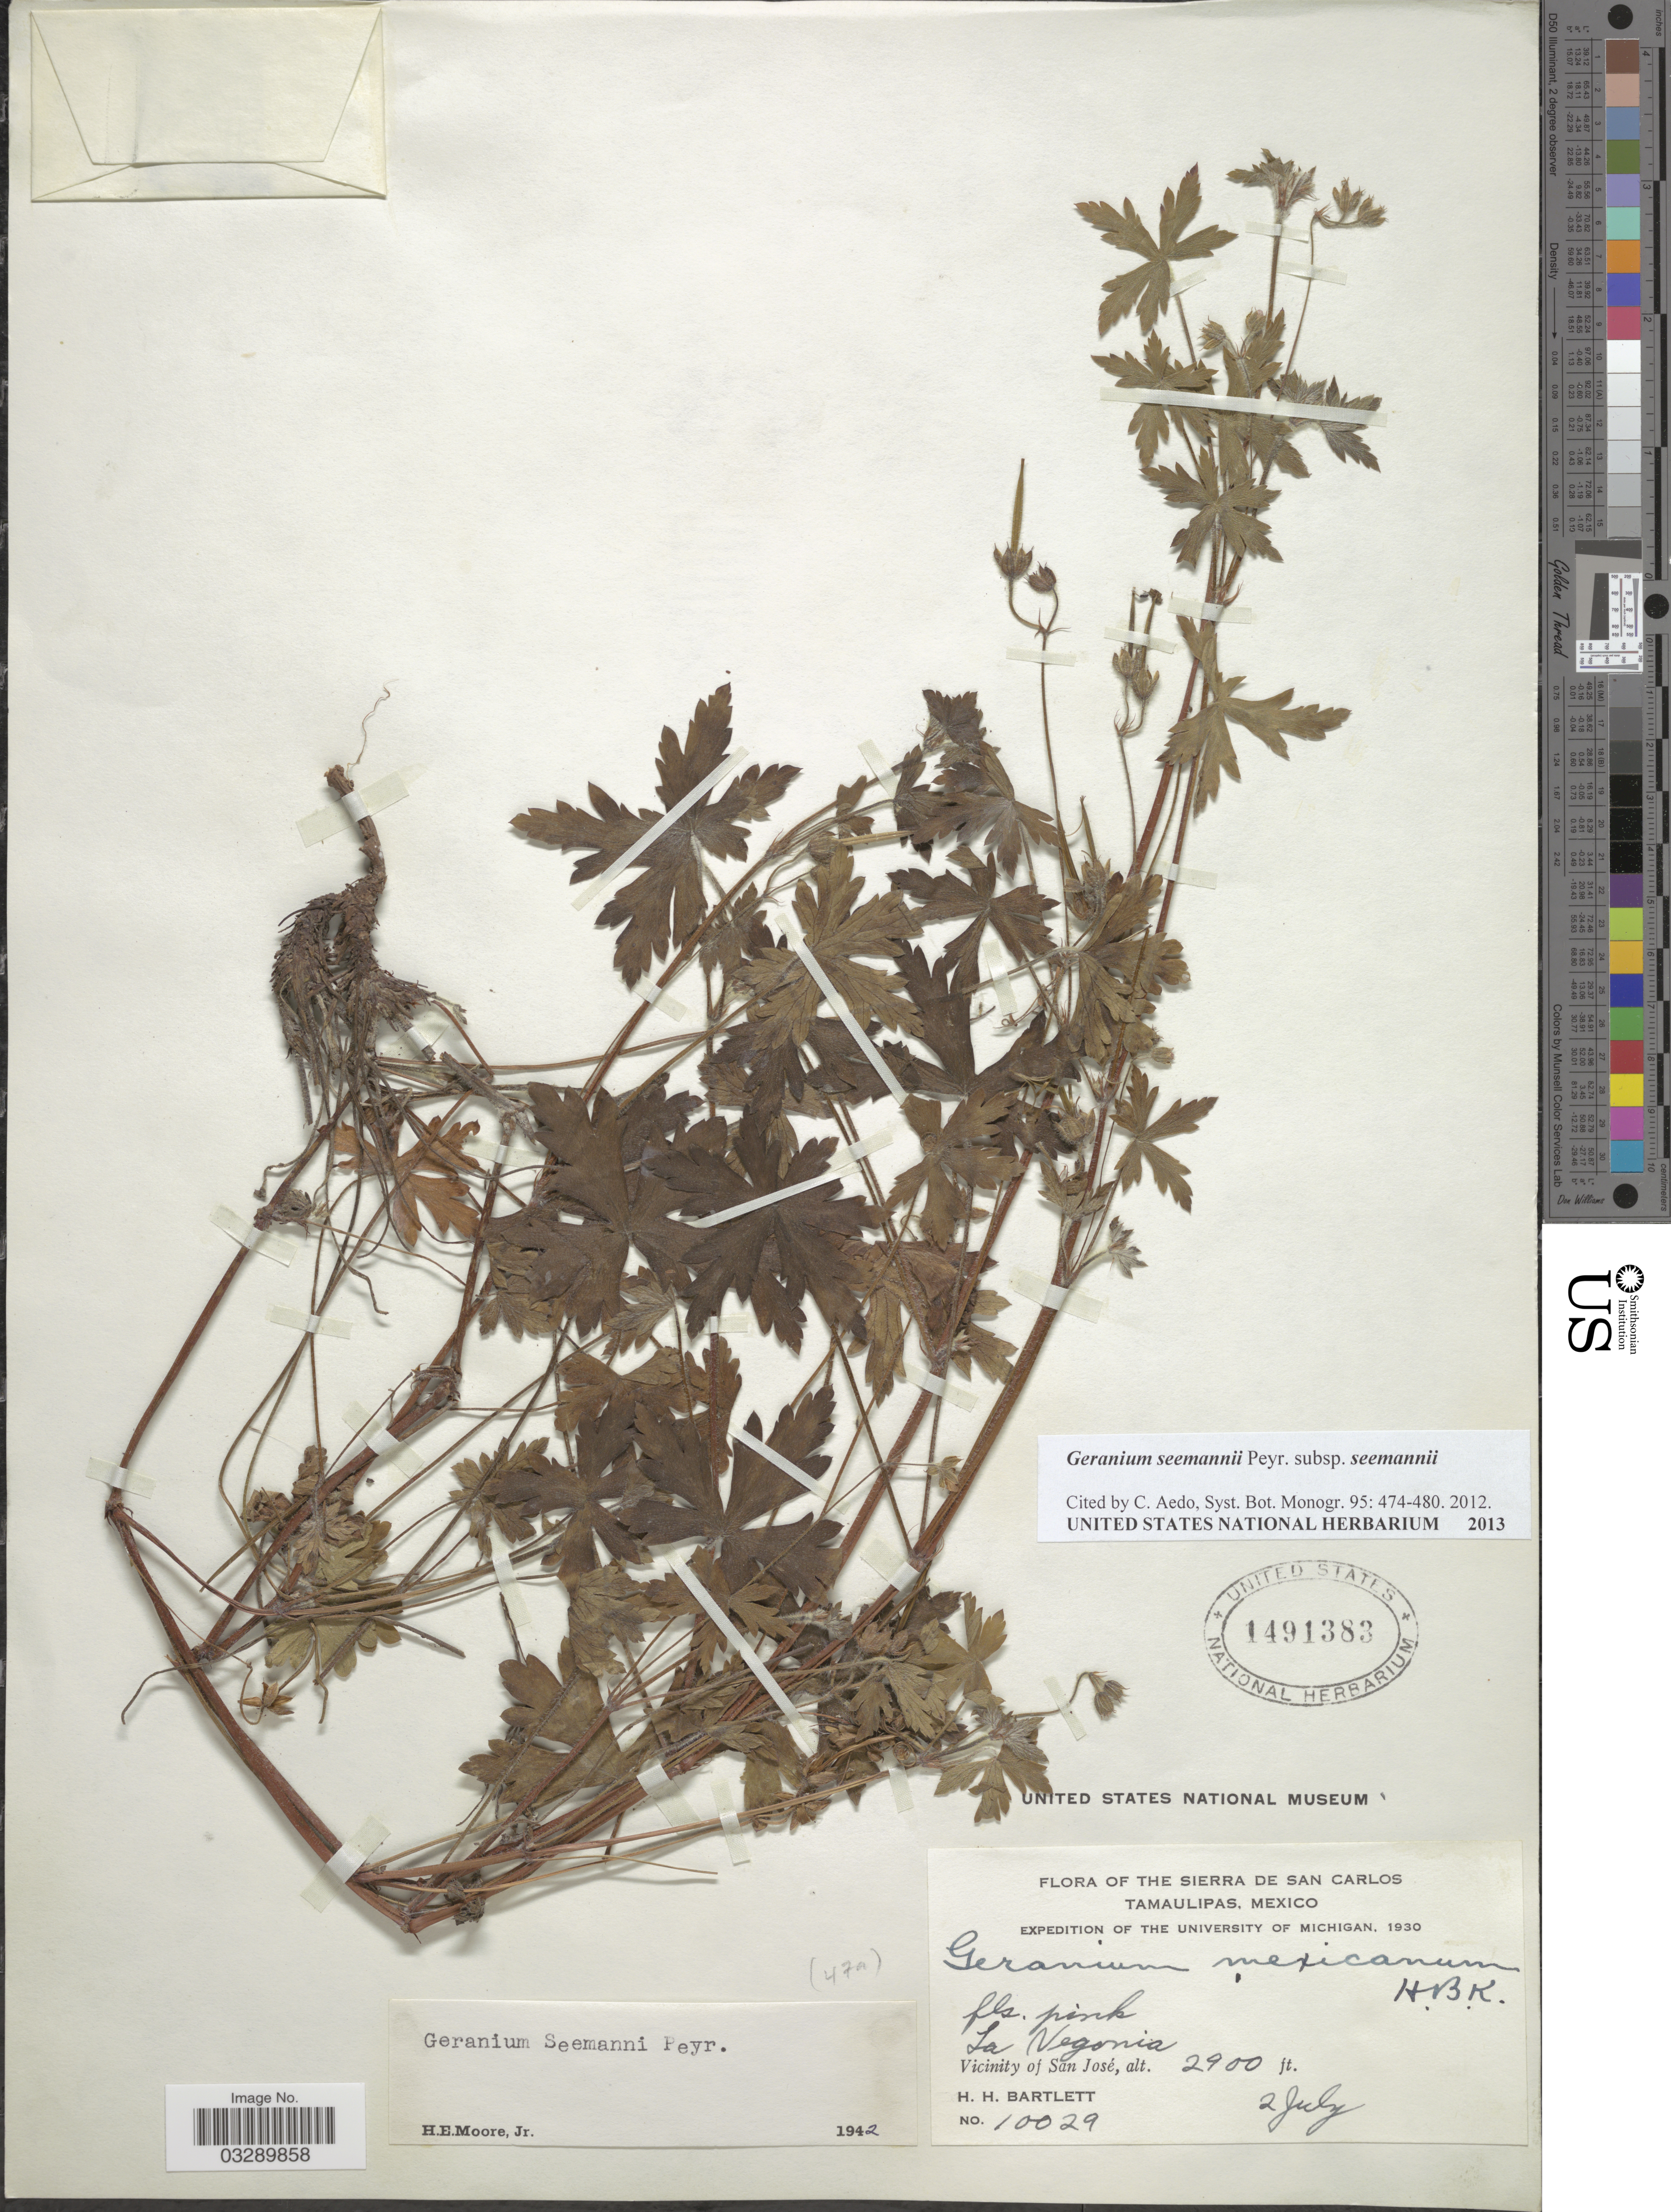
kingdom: Plantae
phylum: Tracheophyta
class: Magnoliopsida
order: Geraniales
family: Geraniaceae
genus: Geranium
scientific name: Geranium seemannii subsp. seemannii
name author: Peyr.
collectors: H. H. Bartlett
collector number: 10029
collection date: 1930-07-02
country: Mexico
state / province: Tamaulipas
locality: The Sierra de San Carlos. La Vegonia. Vicinity of San José.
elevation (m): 884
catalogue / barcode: US 1491383